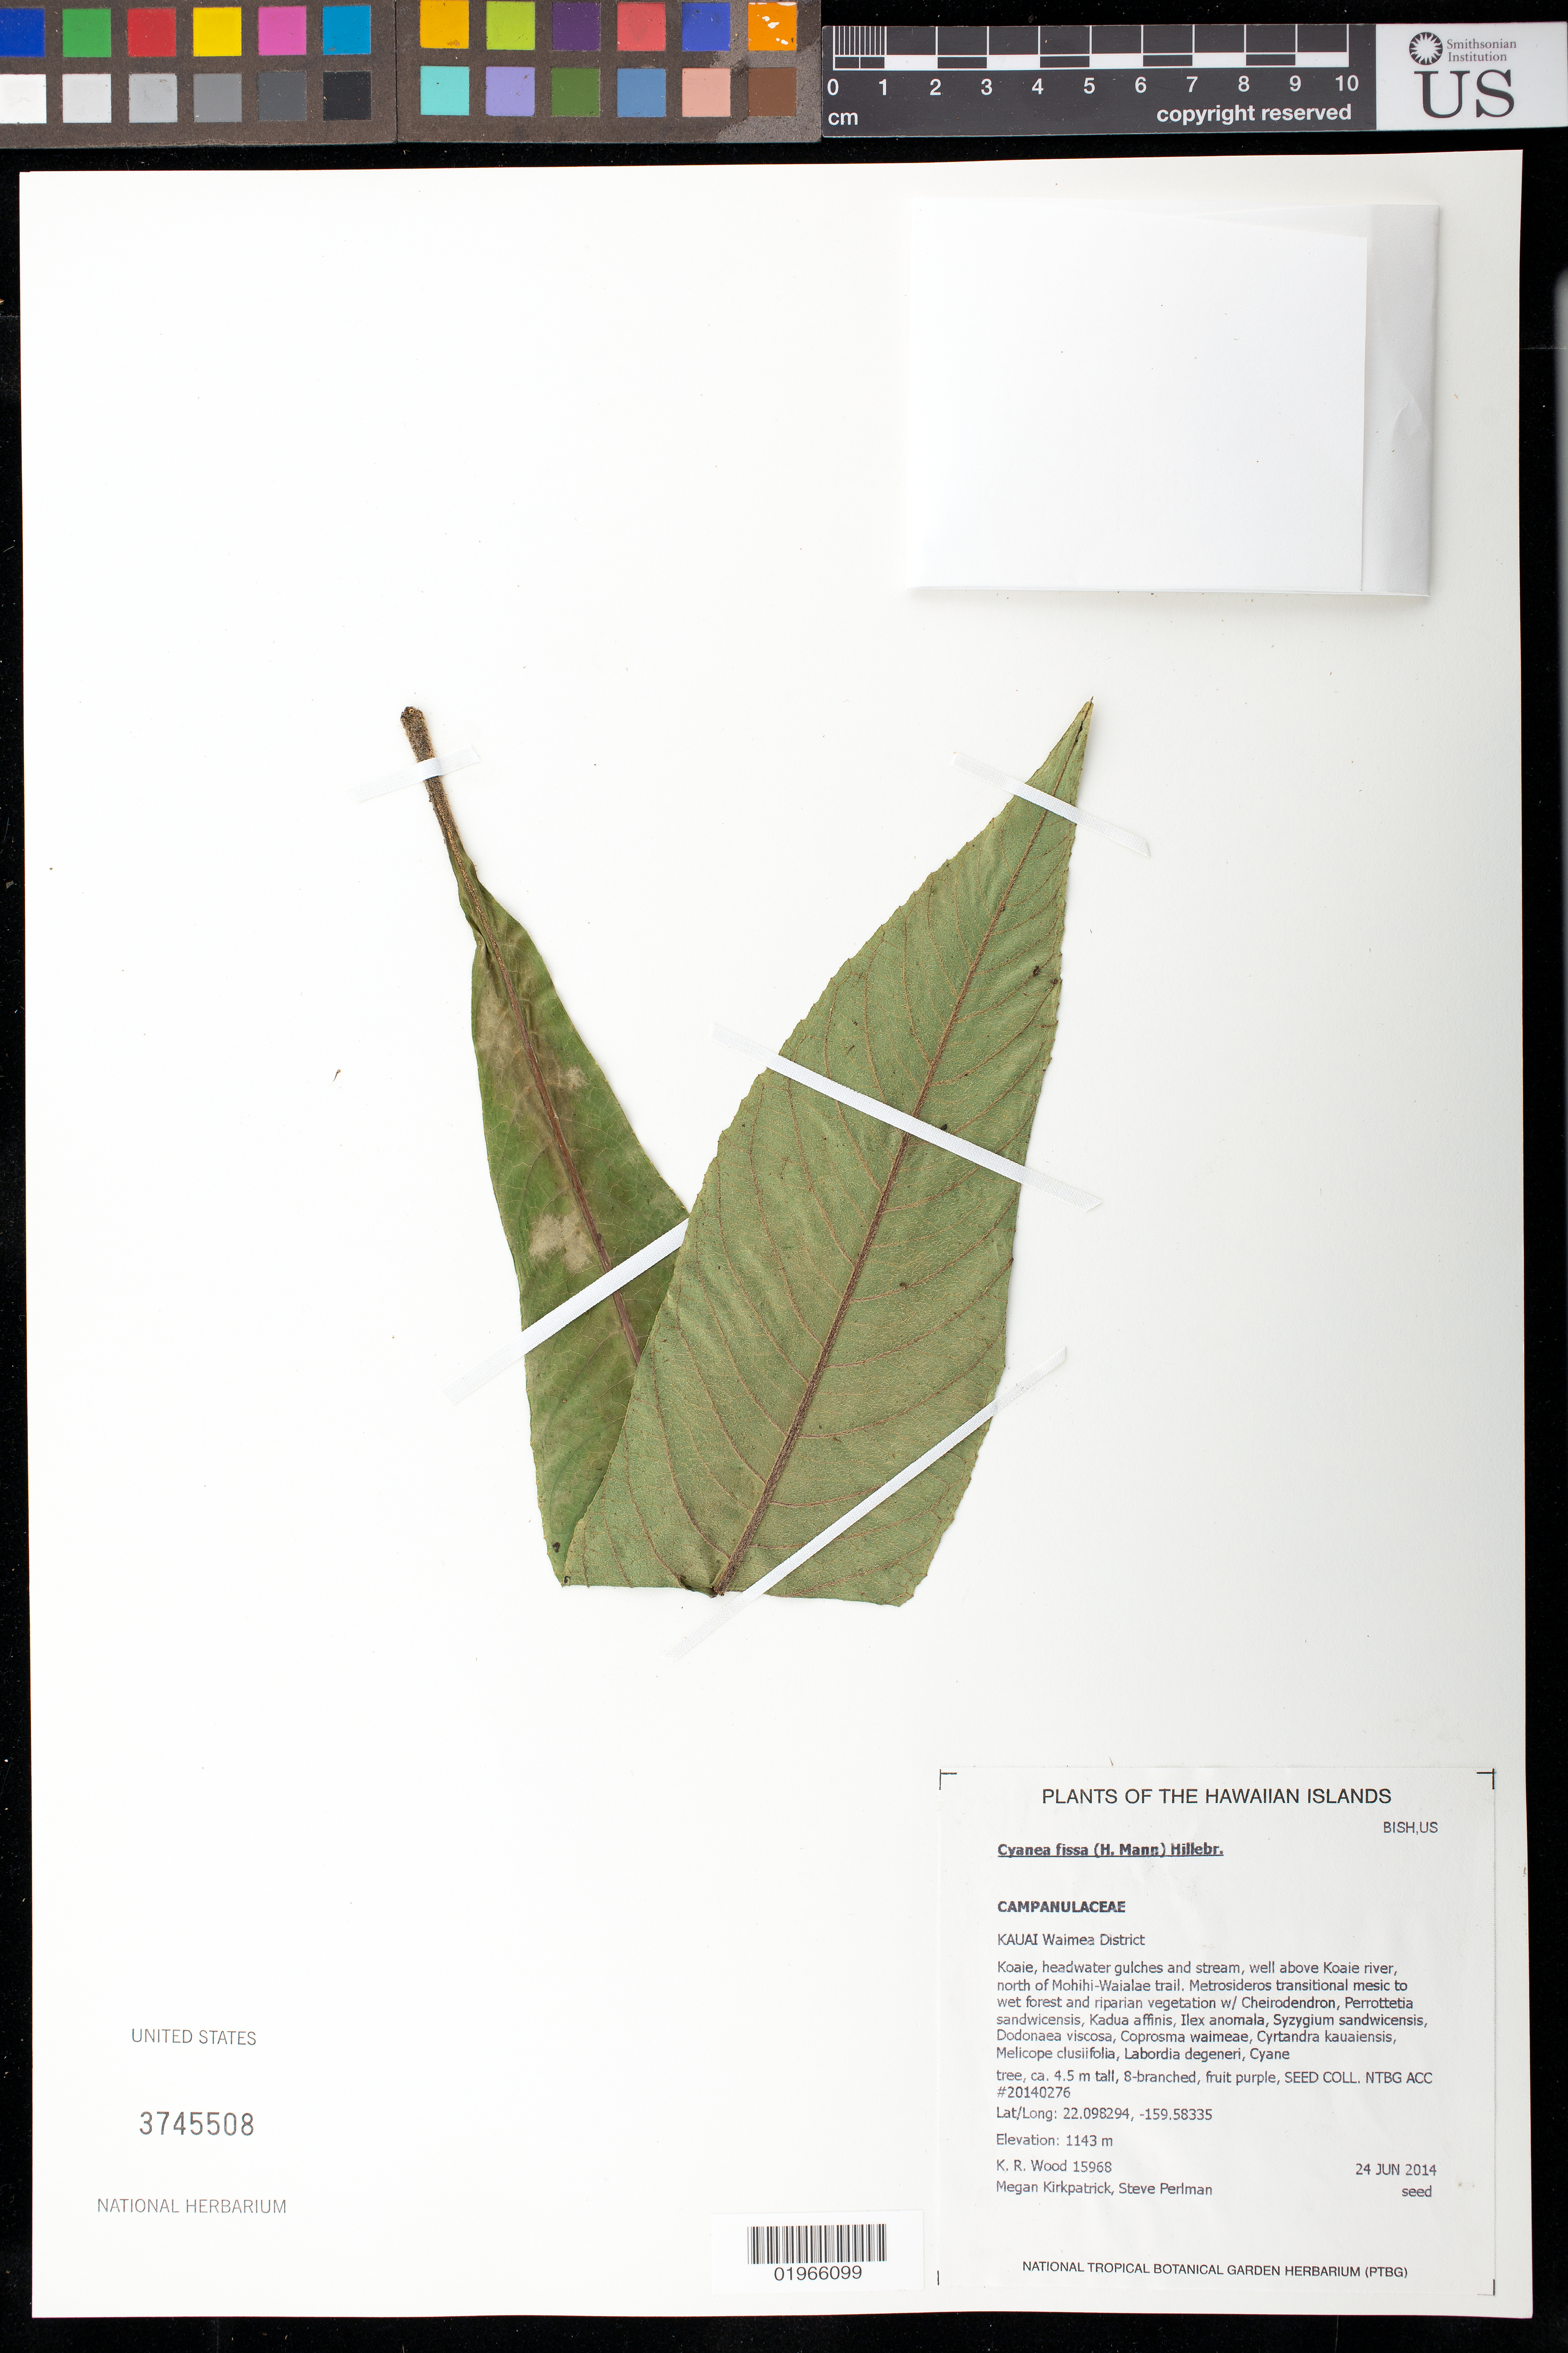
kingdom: Plantae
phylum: Tracheophyta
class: Magnoliopsida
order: Asterales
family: Campanulaceae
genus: Cyanea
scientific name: Cyanea fissa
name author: (H. Mann) Hillebr.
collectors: K. R. Wood, M. Kirkpatrick & S. P. Perlman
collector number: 15968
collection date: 2014-06-24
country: United States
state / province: Hawaii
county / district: Kauai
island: Kaua'i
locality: Waimea District, Koaie, headwater gulches and stream, well above Koaie river, north of Mohihi-Waialae trail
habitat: Transitional mesic to wet forest and riparian vegetation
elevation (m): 1143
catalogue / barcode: US 3745508